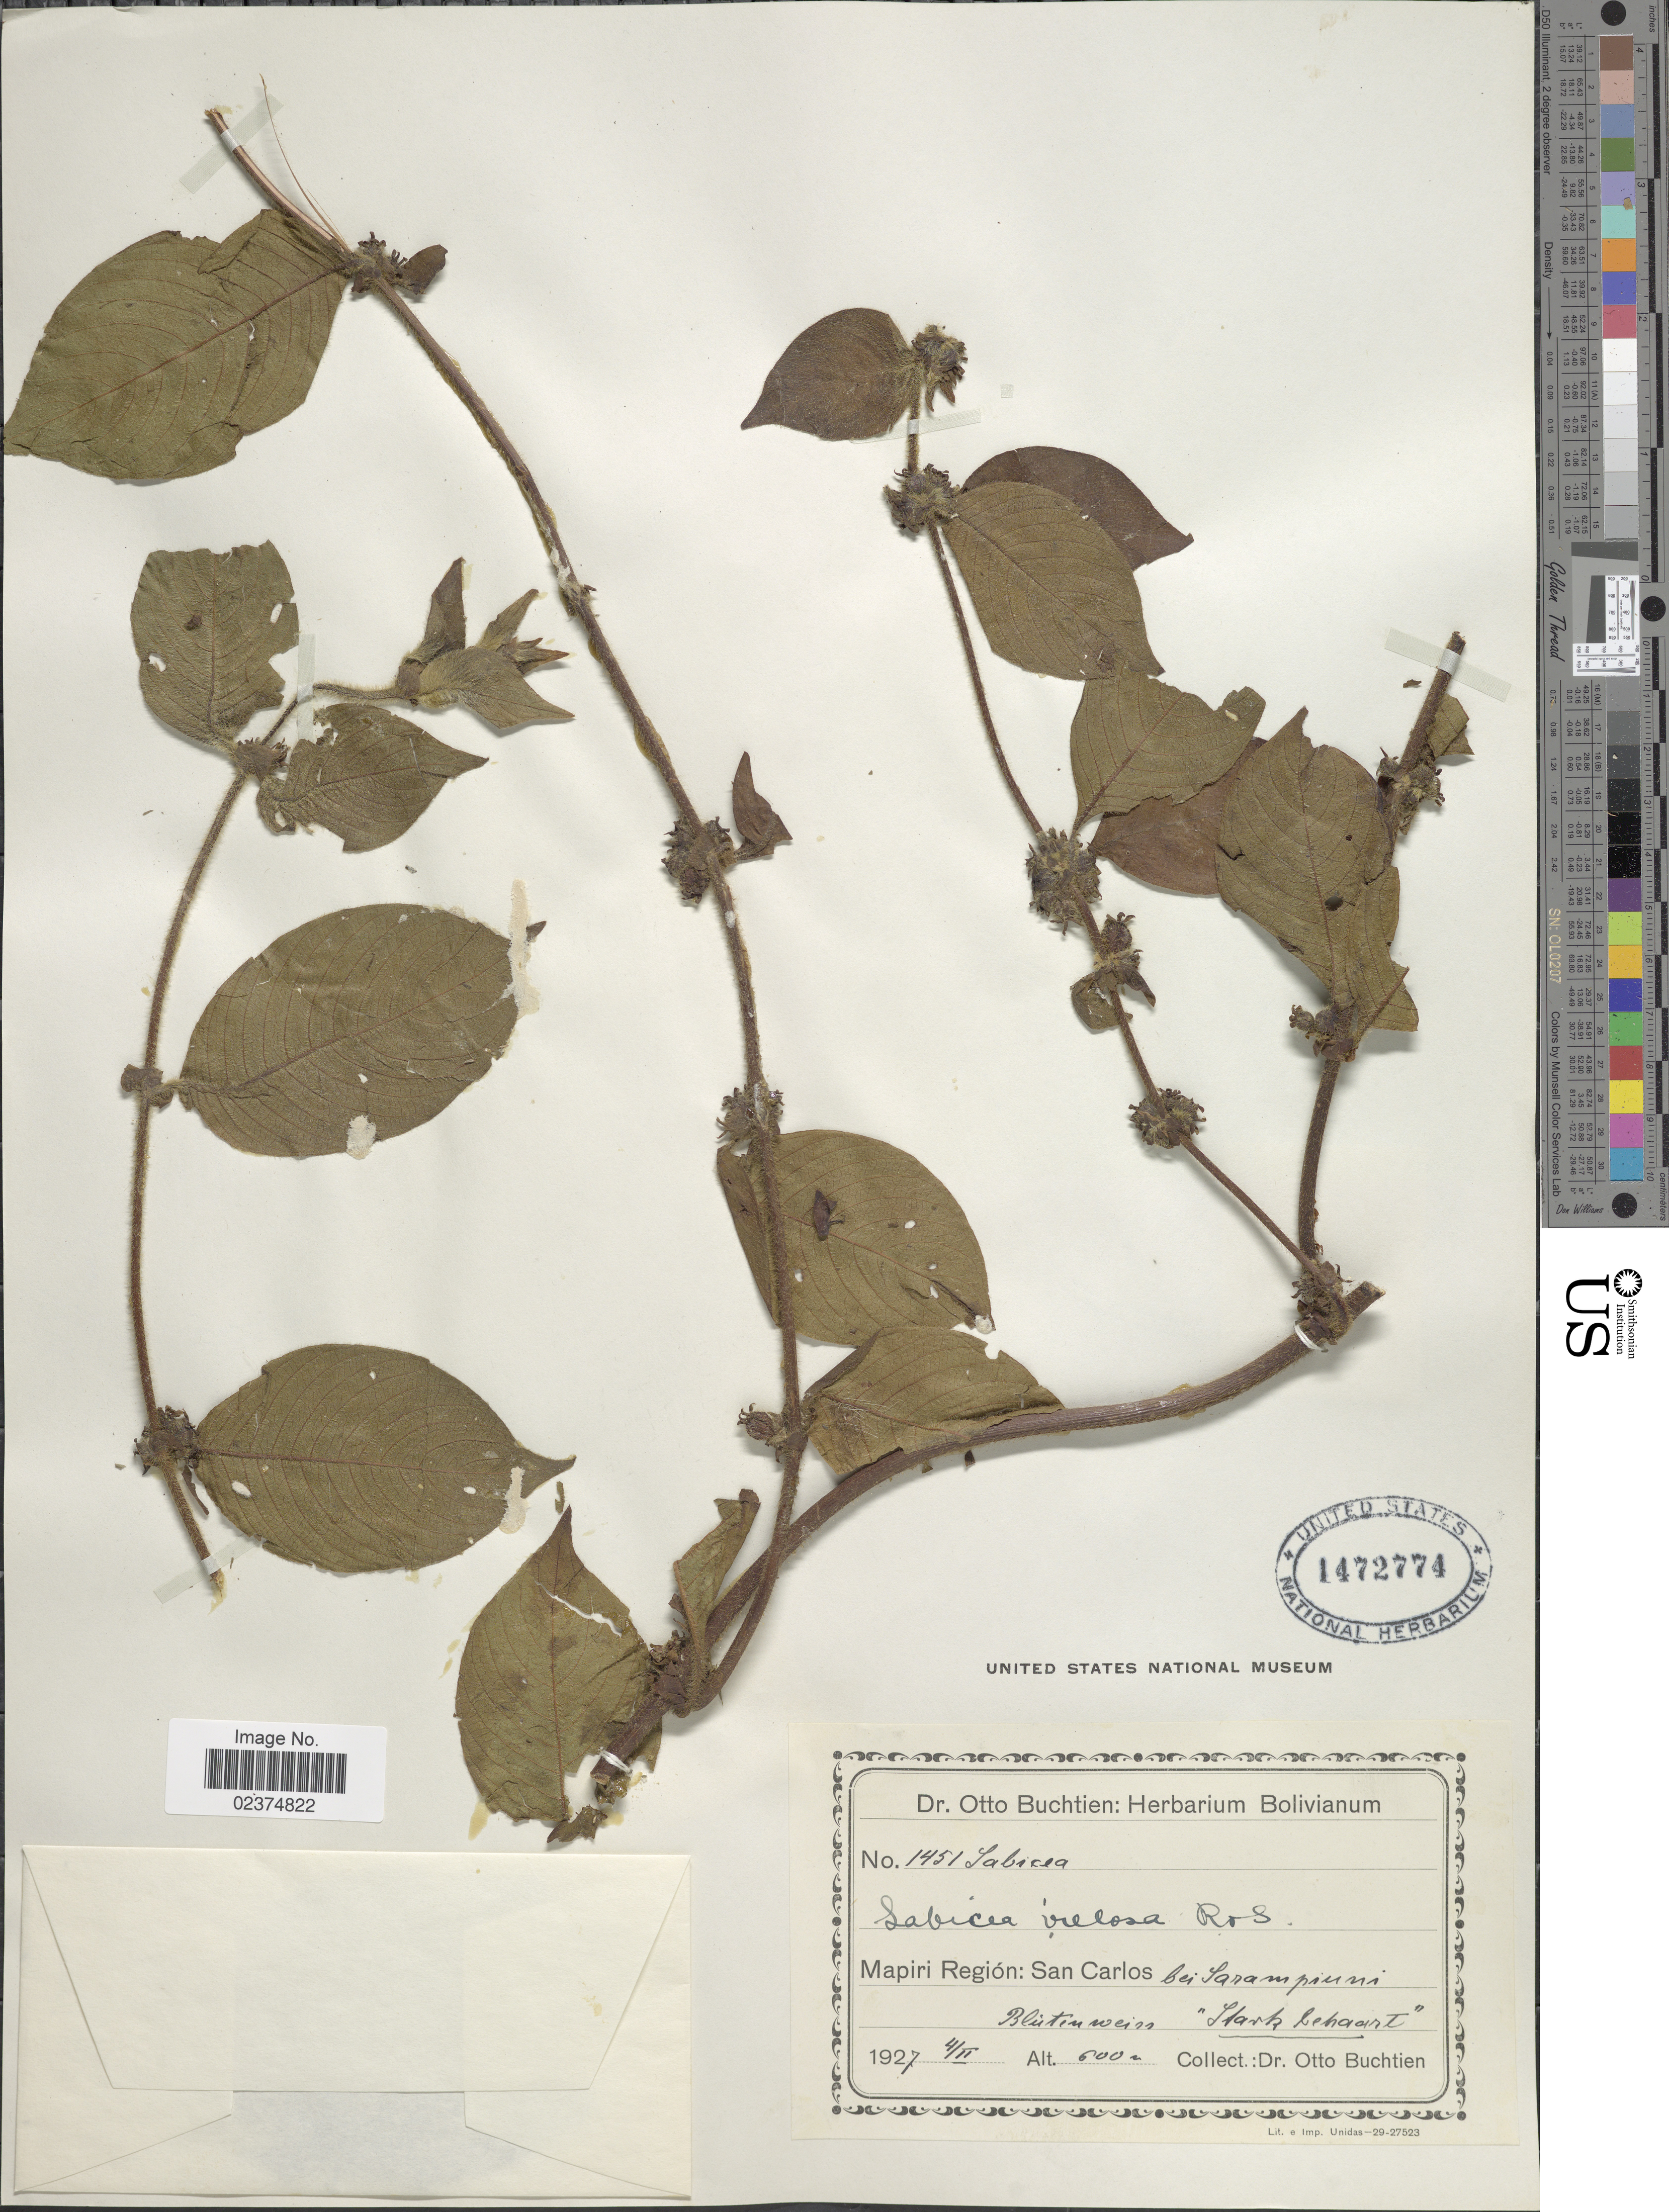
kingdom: Plantae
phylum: Tracheophyta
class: Magnoliopsida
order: Gentianales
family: Rubiaceae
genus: Sabicea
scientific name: Sabicea villosa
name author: Willd. ex Roem. & Schult.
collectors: O. Buchtien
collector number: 1451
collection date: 1927-02-04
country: Bolivia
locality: Mapiri Region: San Carlos bei Sarampinni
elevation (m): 600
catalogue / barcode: US 1472774